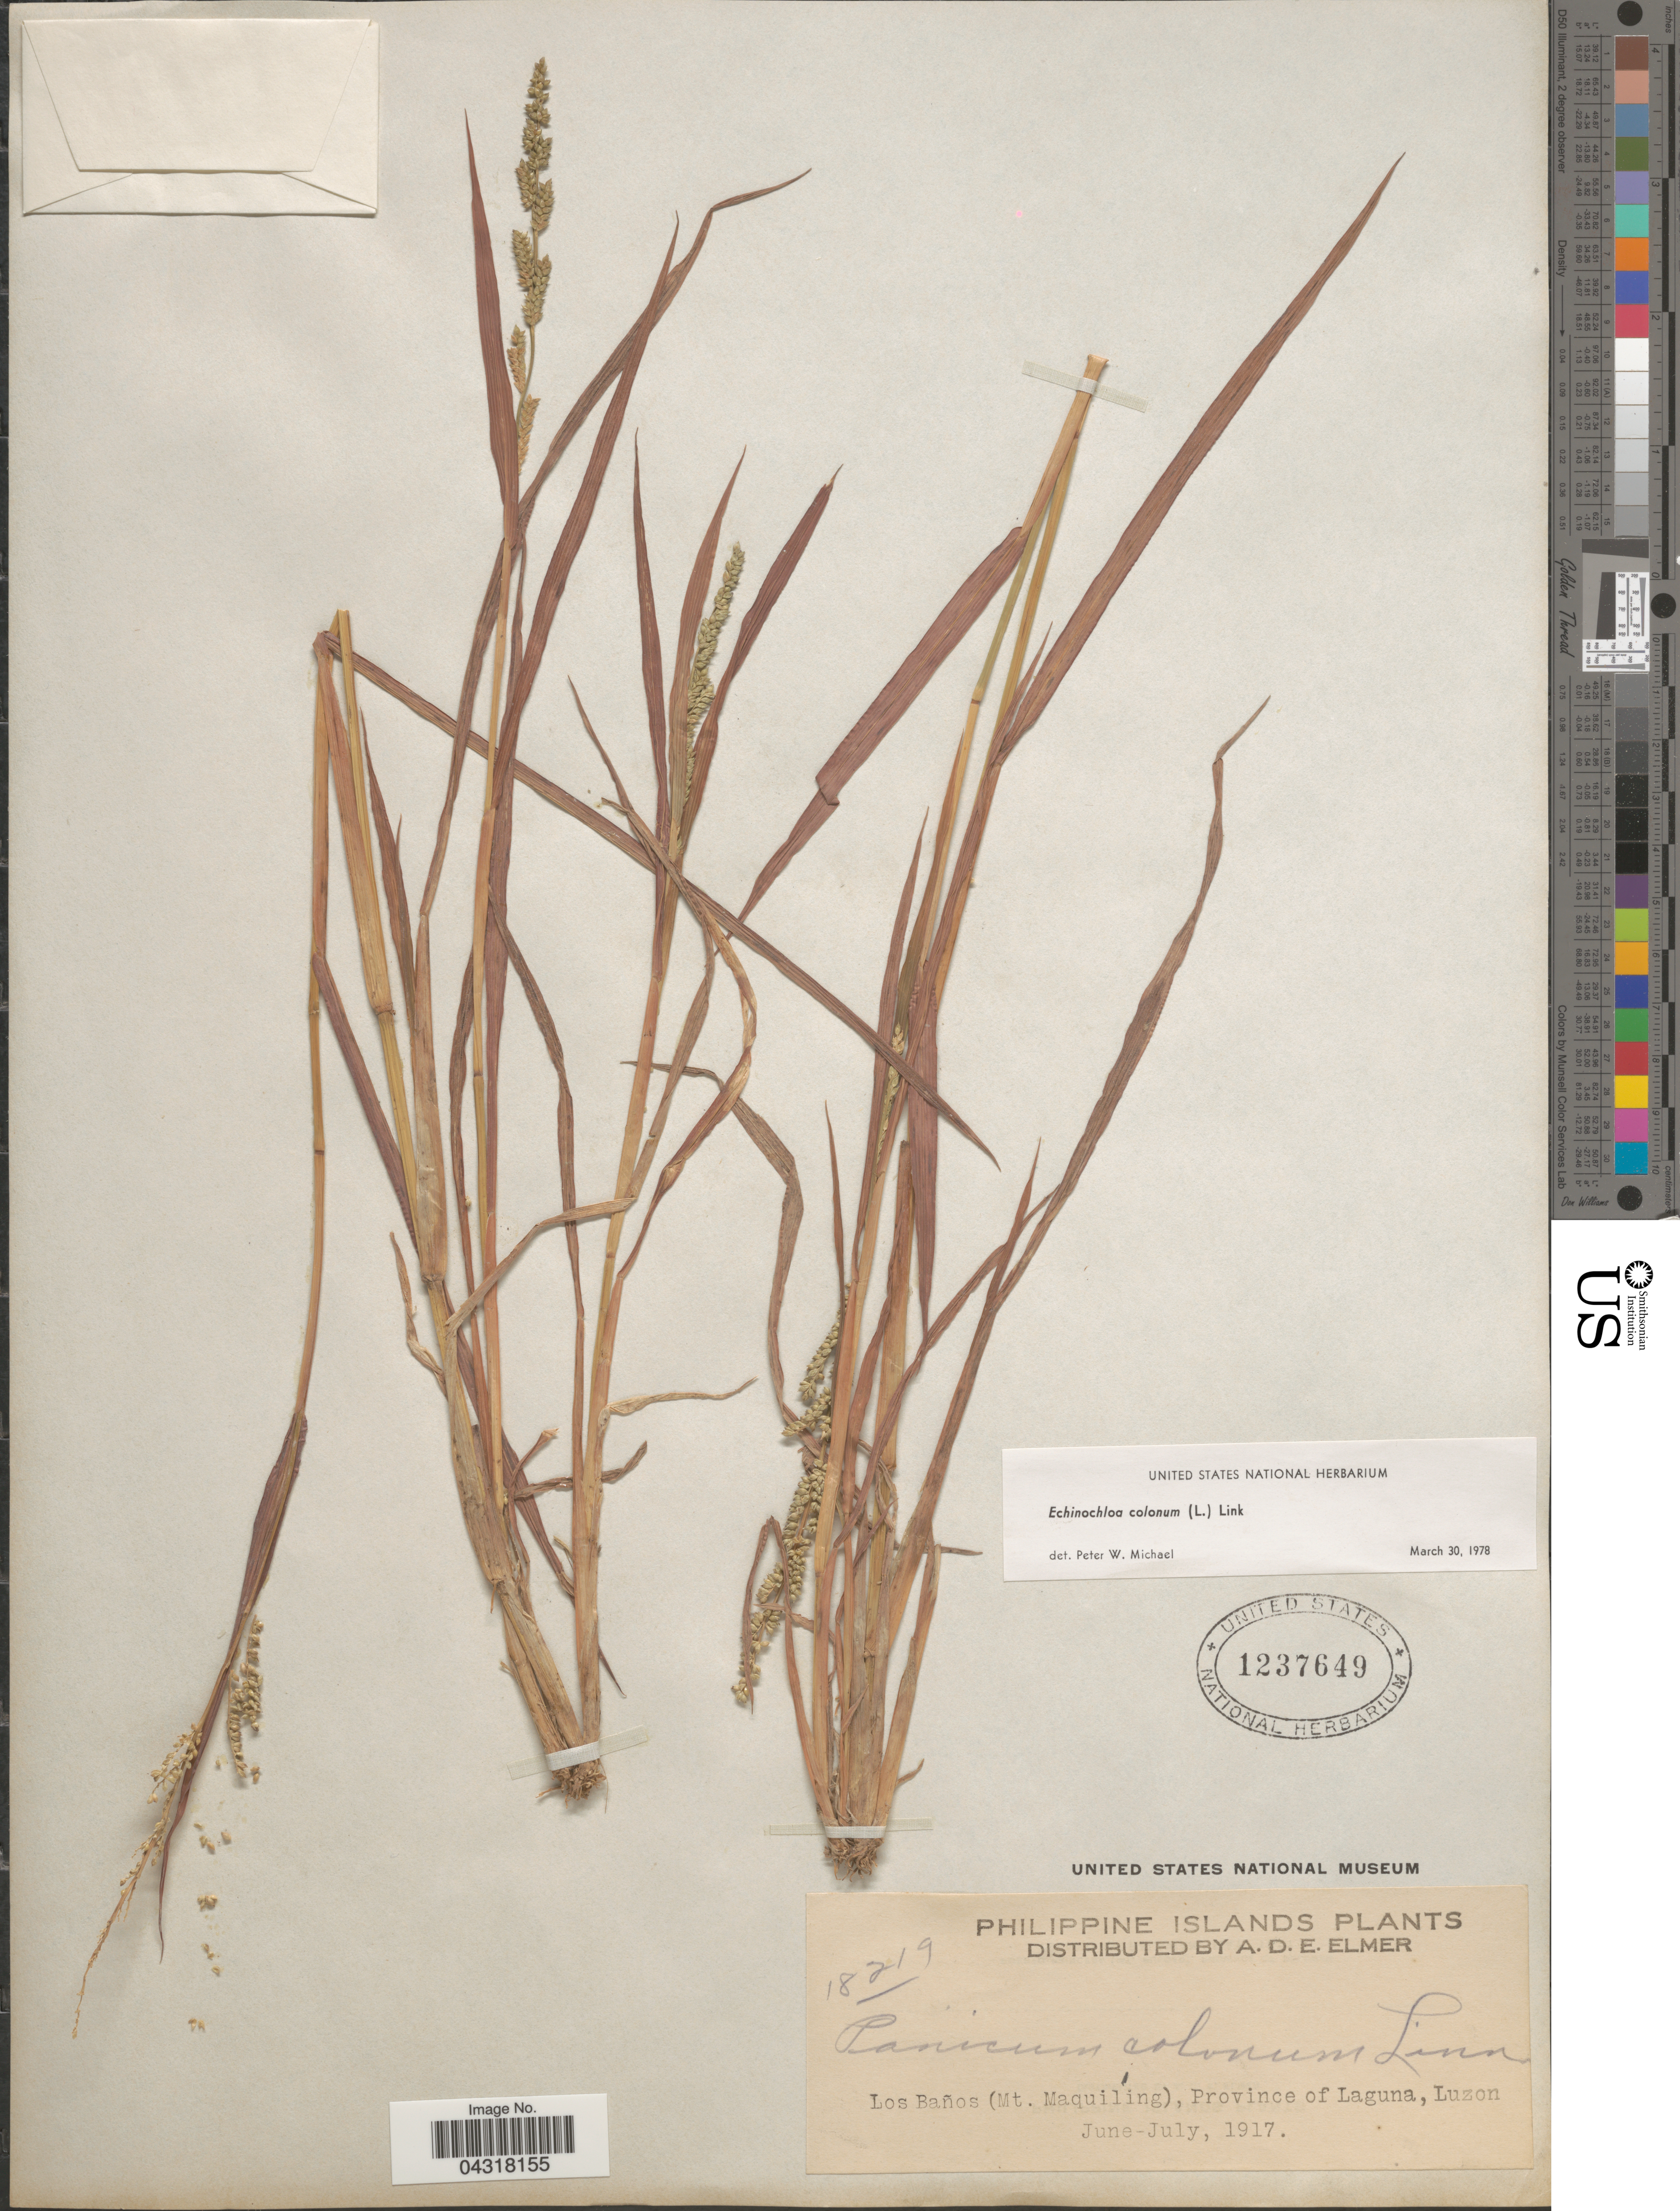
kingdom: Plantae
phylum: Tracheophyta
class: Liliopsida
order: Poales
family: Poaceae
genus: Echinochloa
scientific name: Echinochloa colona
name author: (L.) Link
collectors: A. D. E. Elmer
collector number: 18219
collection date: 1917-06/1917-07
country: Philippines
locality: Los Baños (Mt. Maquiling), Province of Laguna.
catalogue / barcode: US 1237649